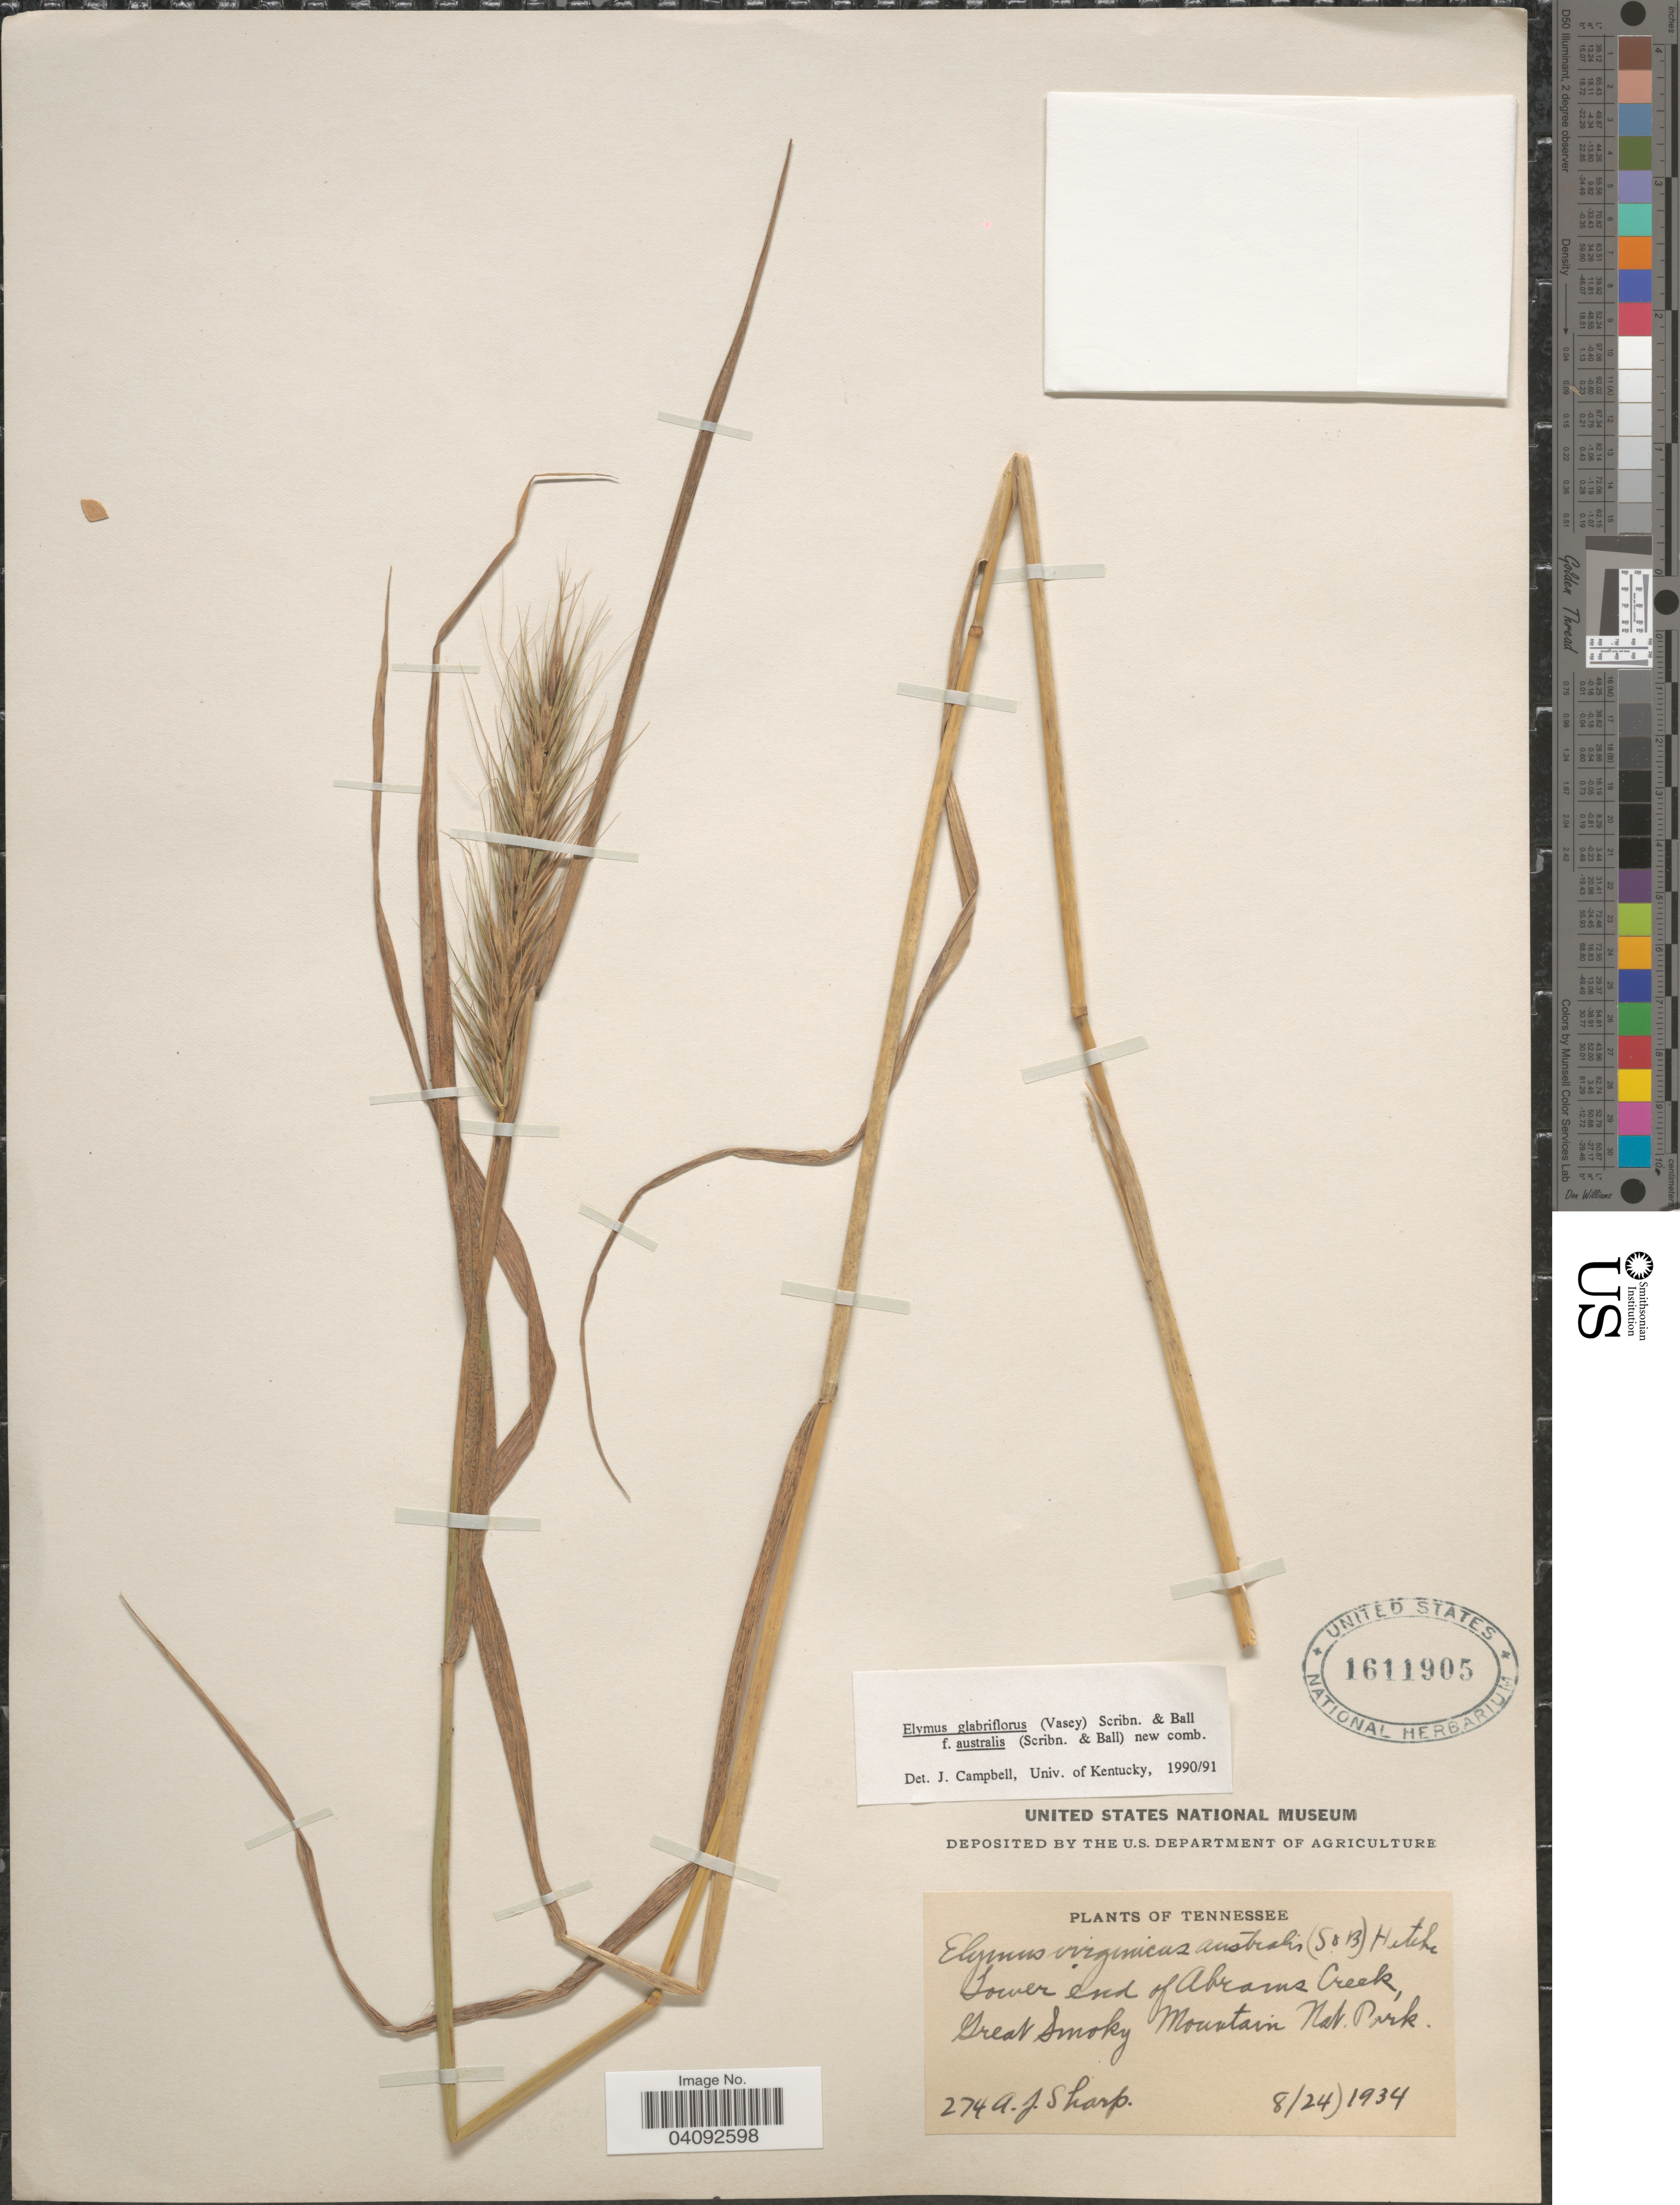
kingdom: Plantae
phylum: Tracheophyta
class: Liliopsida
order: Poales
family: Poaceae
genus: Elymus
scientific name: Elymus glabriflorus var. australis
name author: (Scribn. & C.R. Ball) J.J.N. Campb.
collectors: A. J. Sharp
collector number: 274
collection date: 1934-08-24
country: United States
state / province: Tennessee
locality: Lower end of Abrams Creek, Great Smoky Mountain Nat. Park.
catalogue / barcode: US 1611905